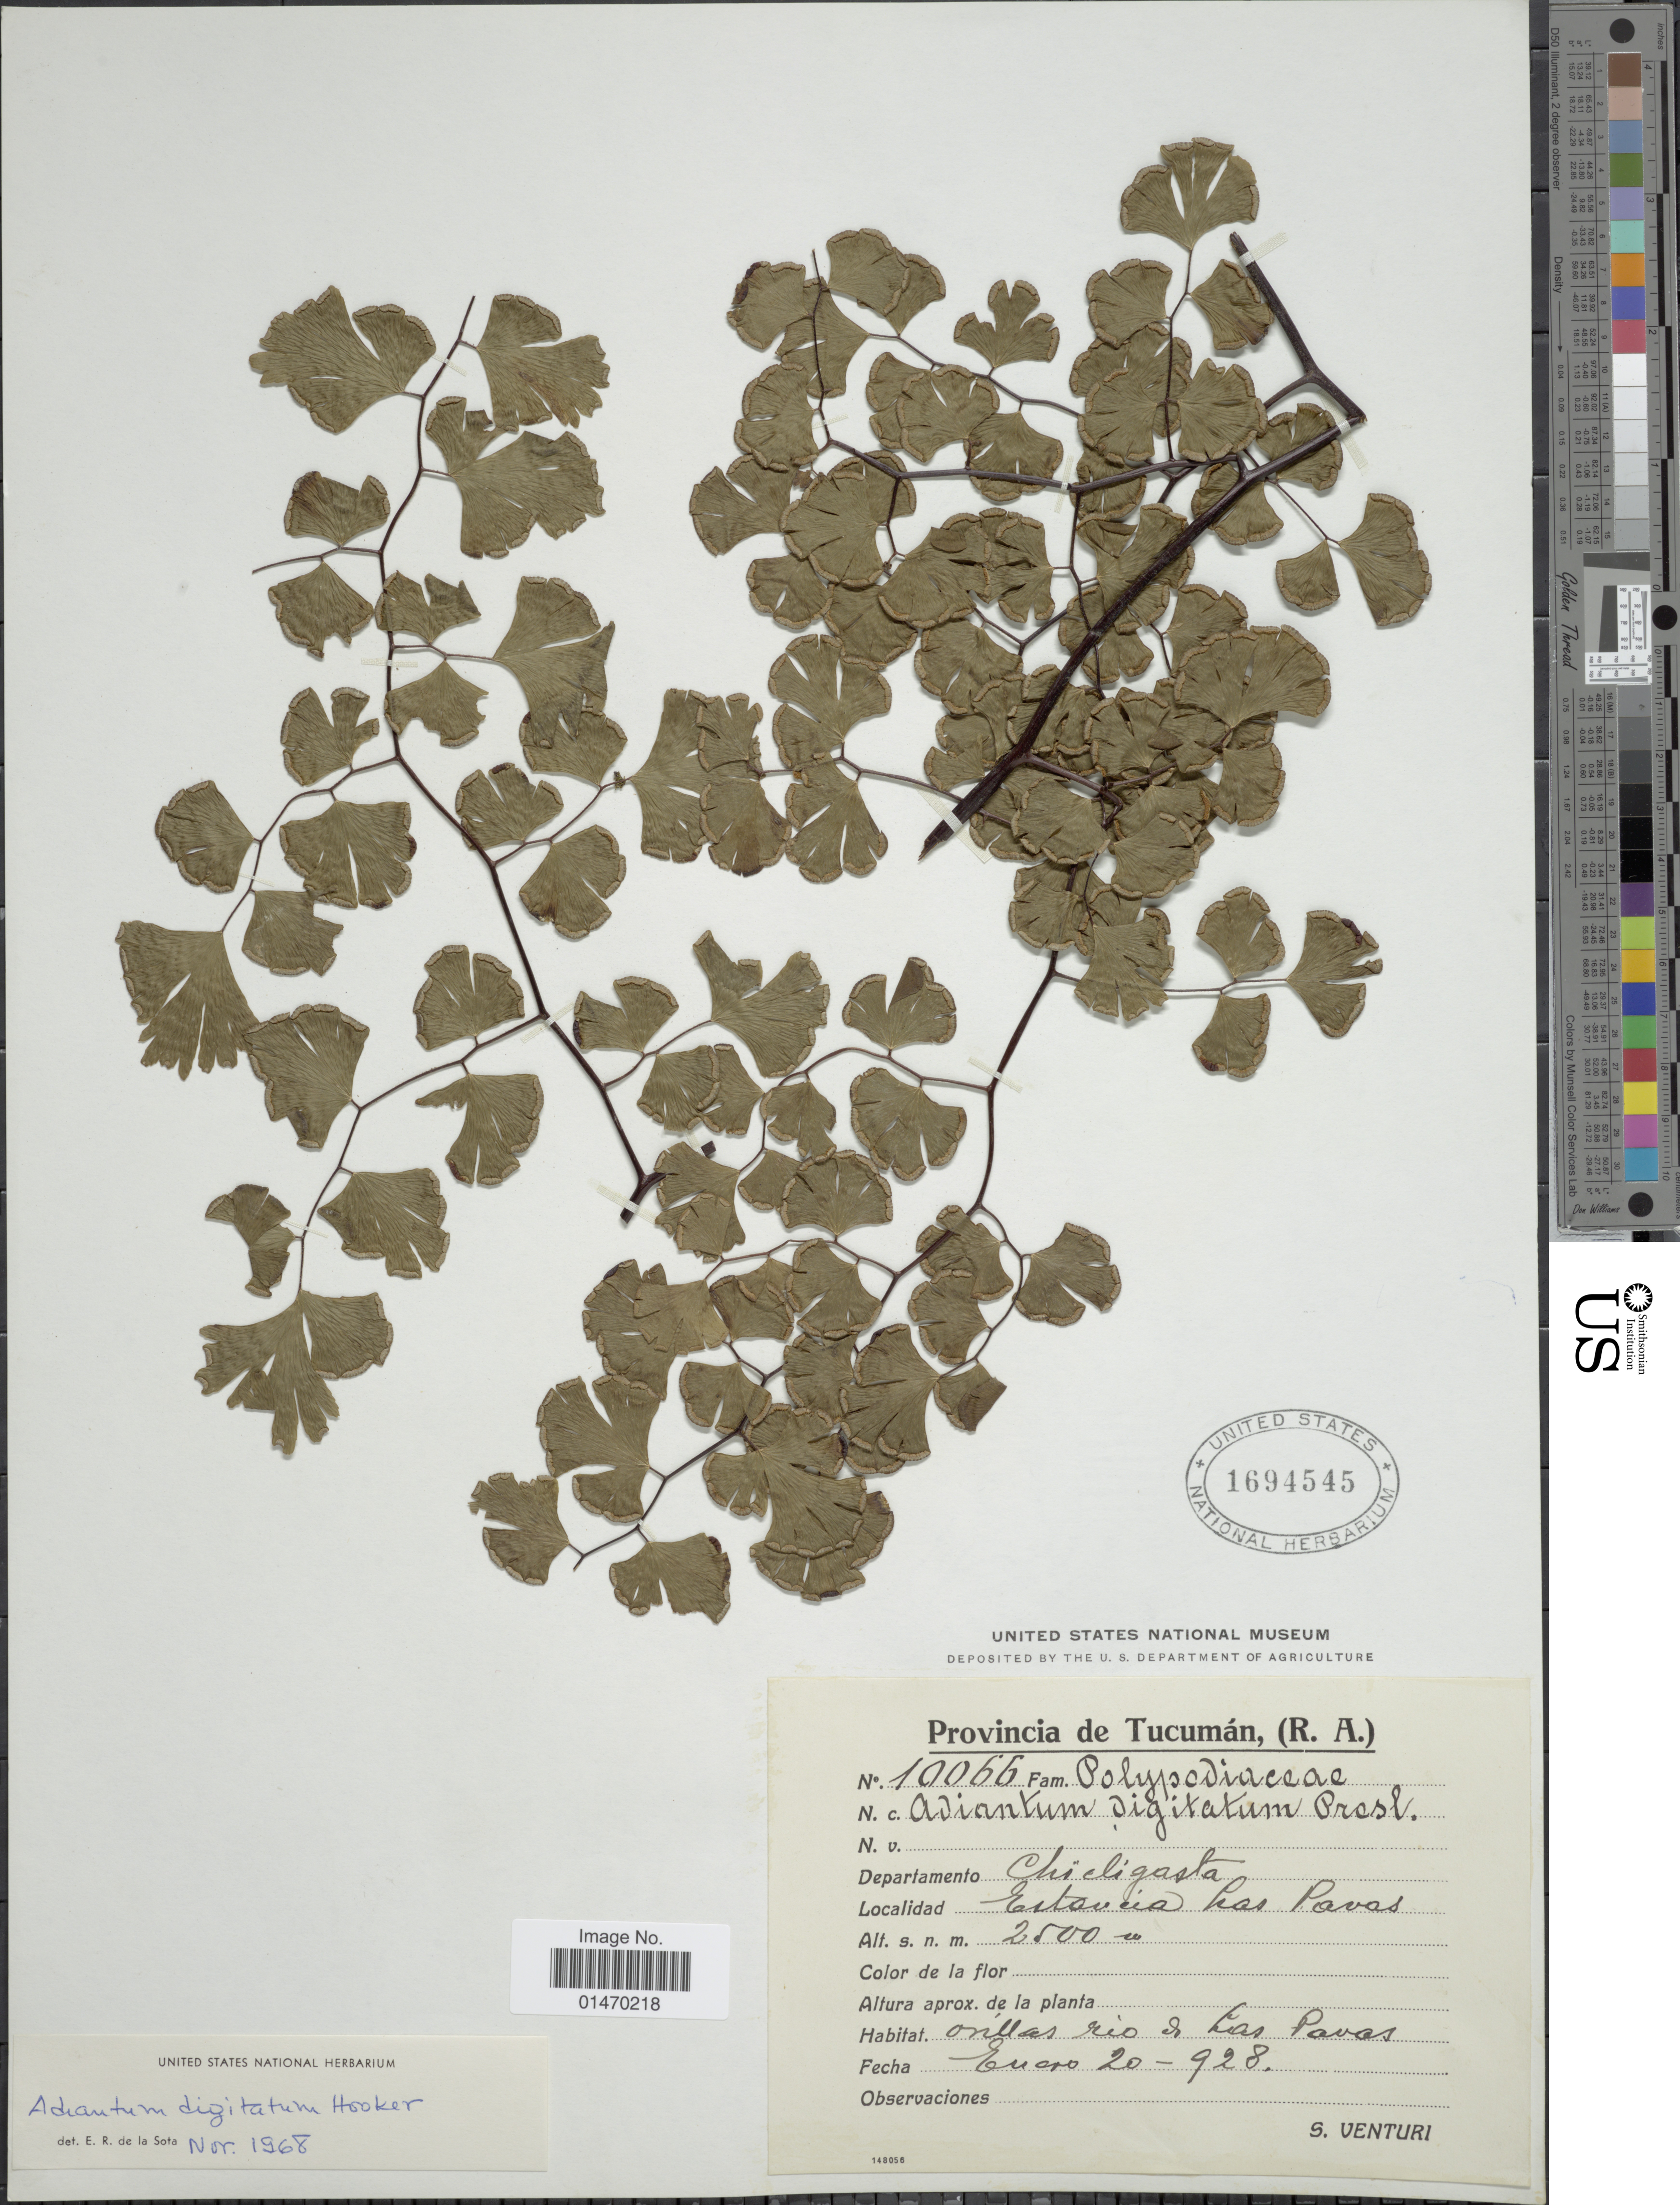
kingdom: Plantae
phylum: Tracheophyta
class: Polypodiopsida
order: Polypodiales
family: Pteridaceae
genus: Adiantum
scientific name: Adiantum digitatum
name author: Hook.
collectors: S. Venturi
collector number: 10066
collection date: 1928-01-20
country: Argentina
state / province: Tucuman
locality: Chicligasta, Estovia las Pavas.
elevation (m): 2500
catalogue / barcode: US 1694545